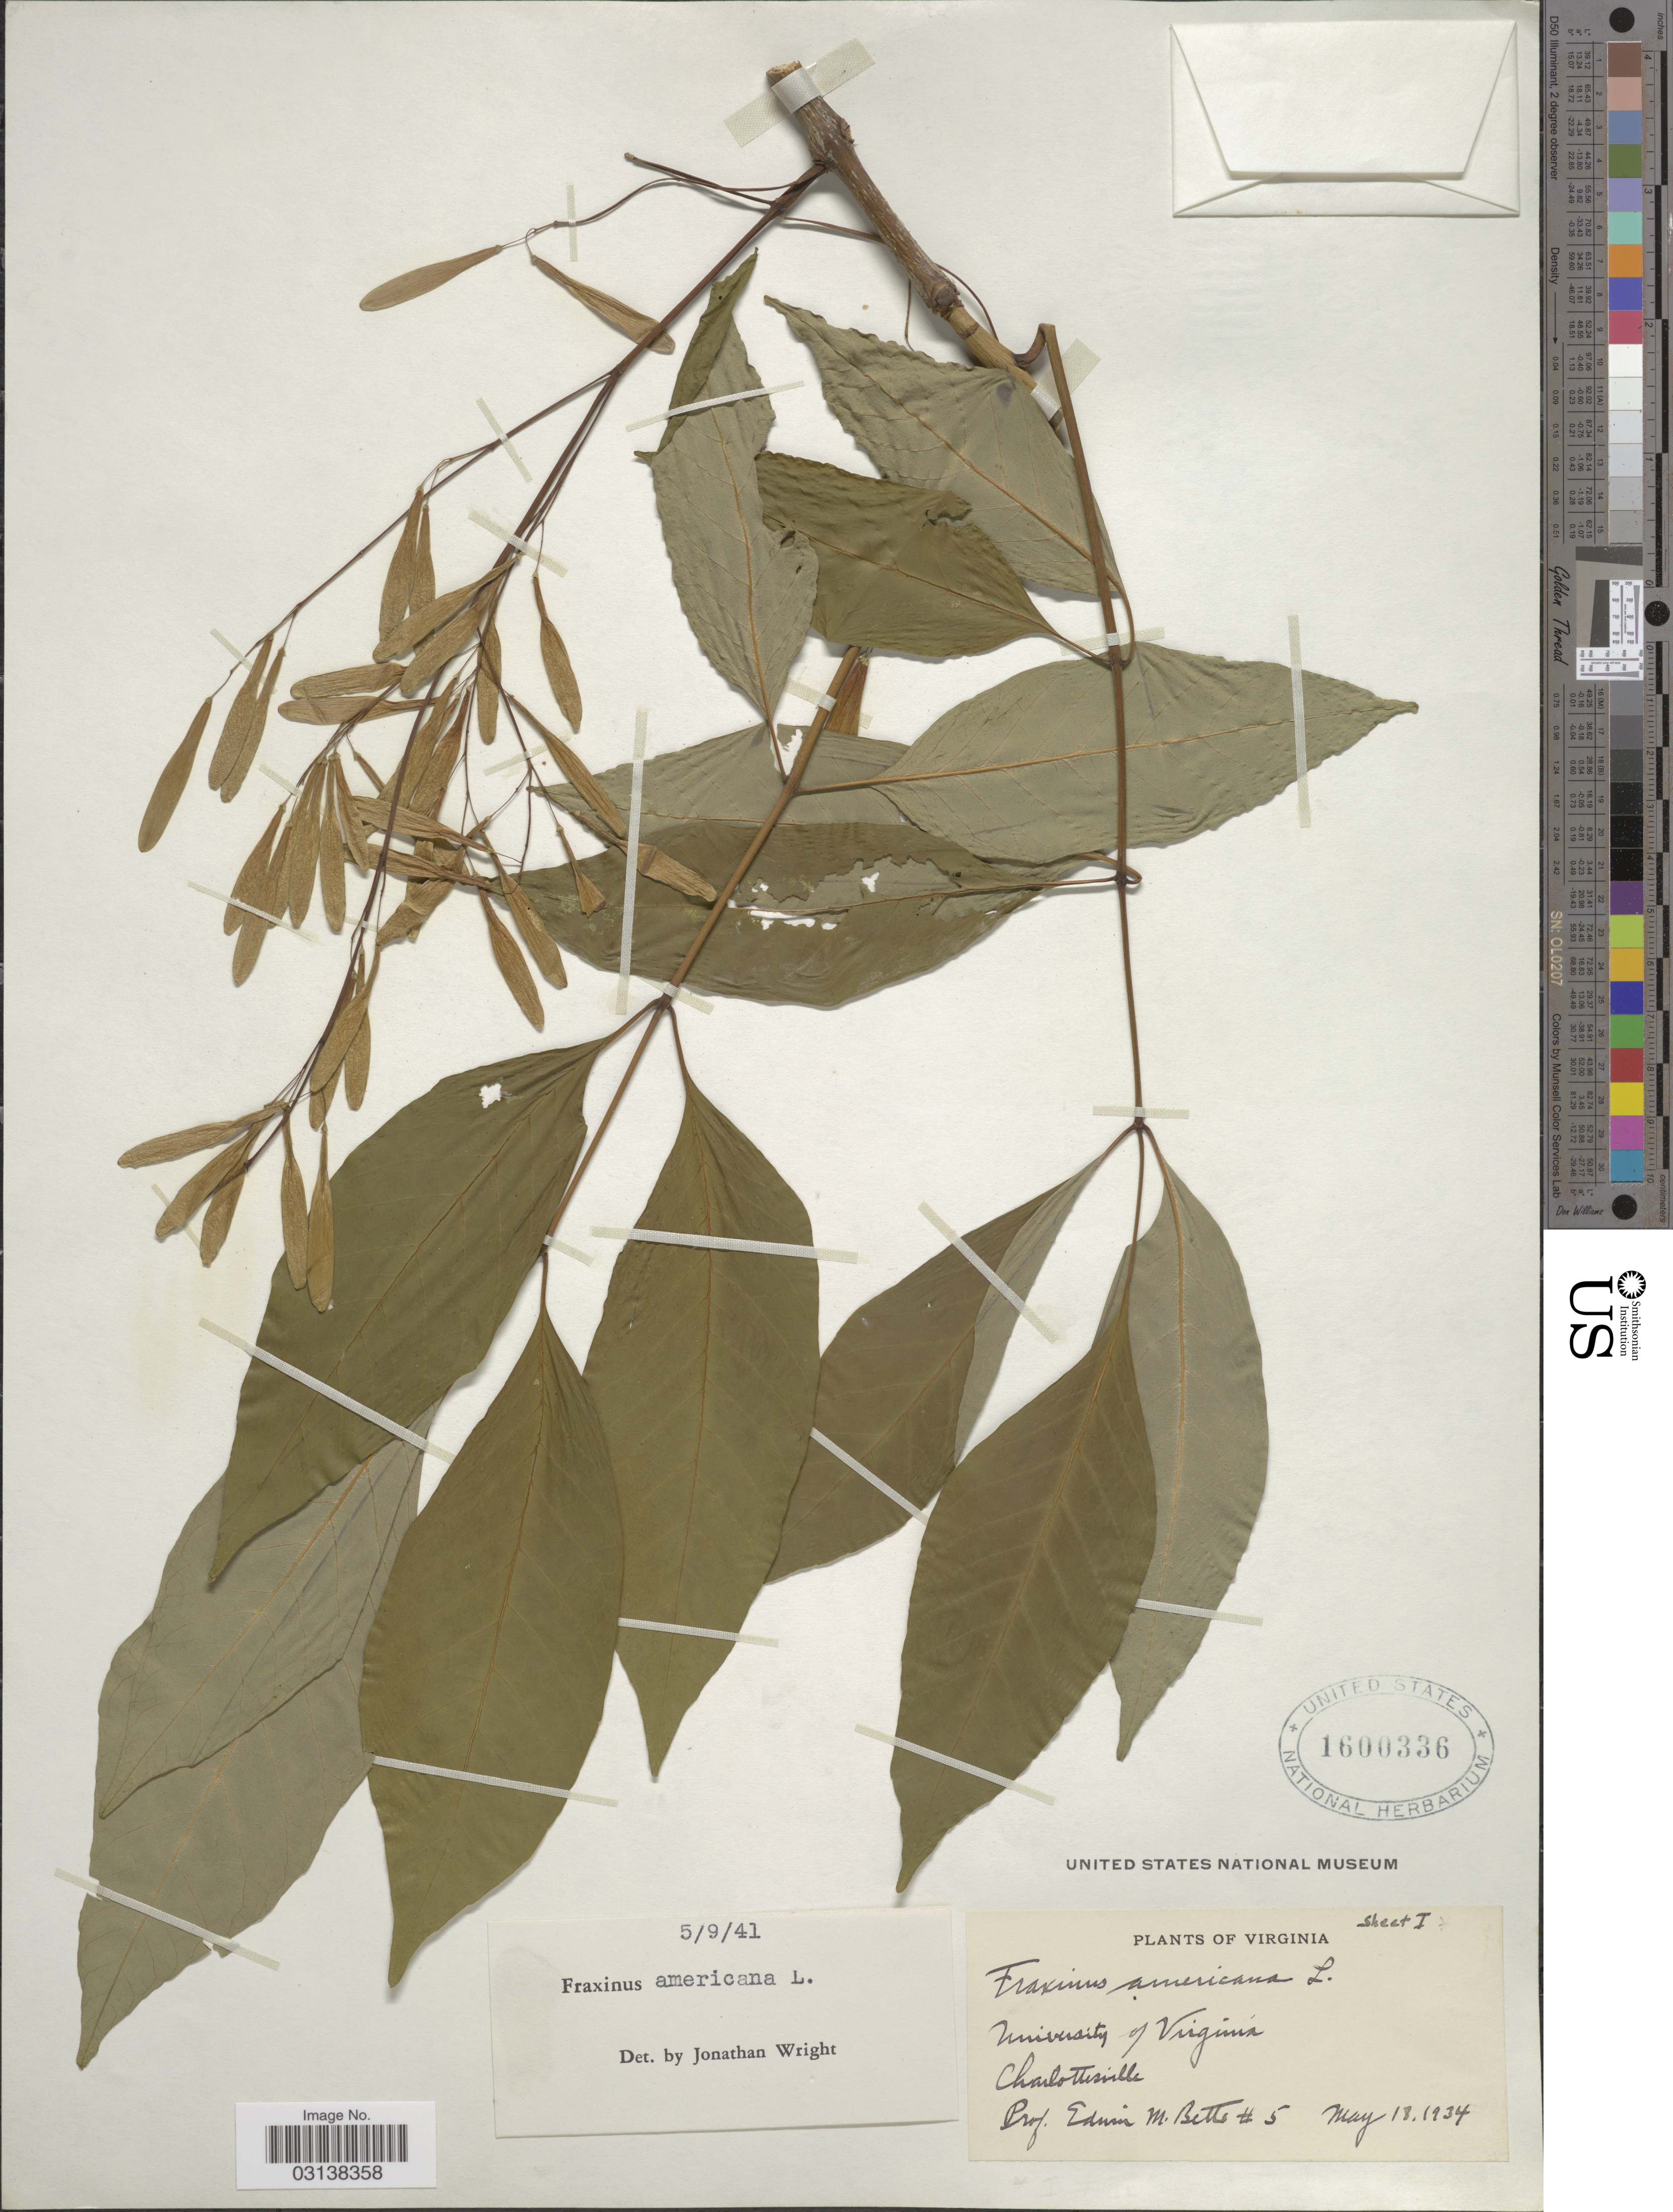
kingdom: Plantae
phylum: Tracheophyta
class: Magnoliopsida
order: Lamiales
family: Oleaceae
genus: Fraxinus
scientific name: Fraxinus americana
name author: L.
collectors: E. Betts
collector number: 5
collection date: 1934-05-18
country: United States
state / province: Virginia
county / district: City of Charlottesville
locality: University of Virginia, Charlottesville.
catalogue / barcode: US 1600336